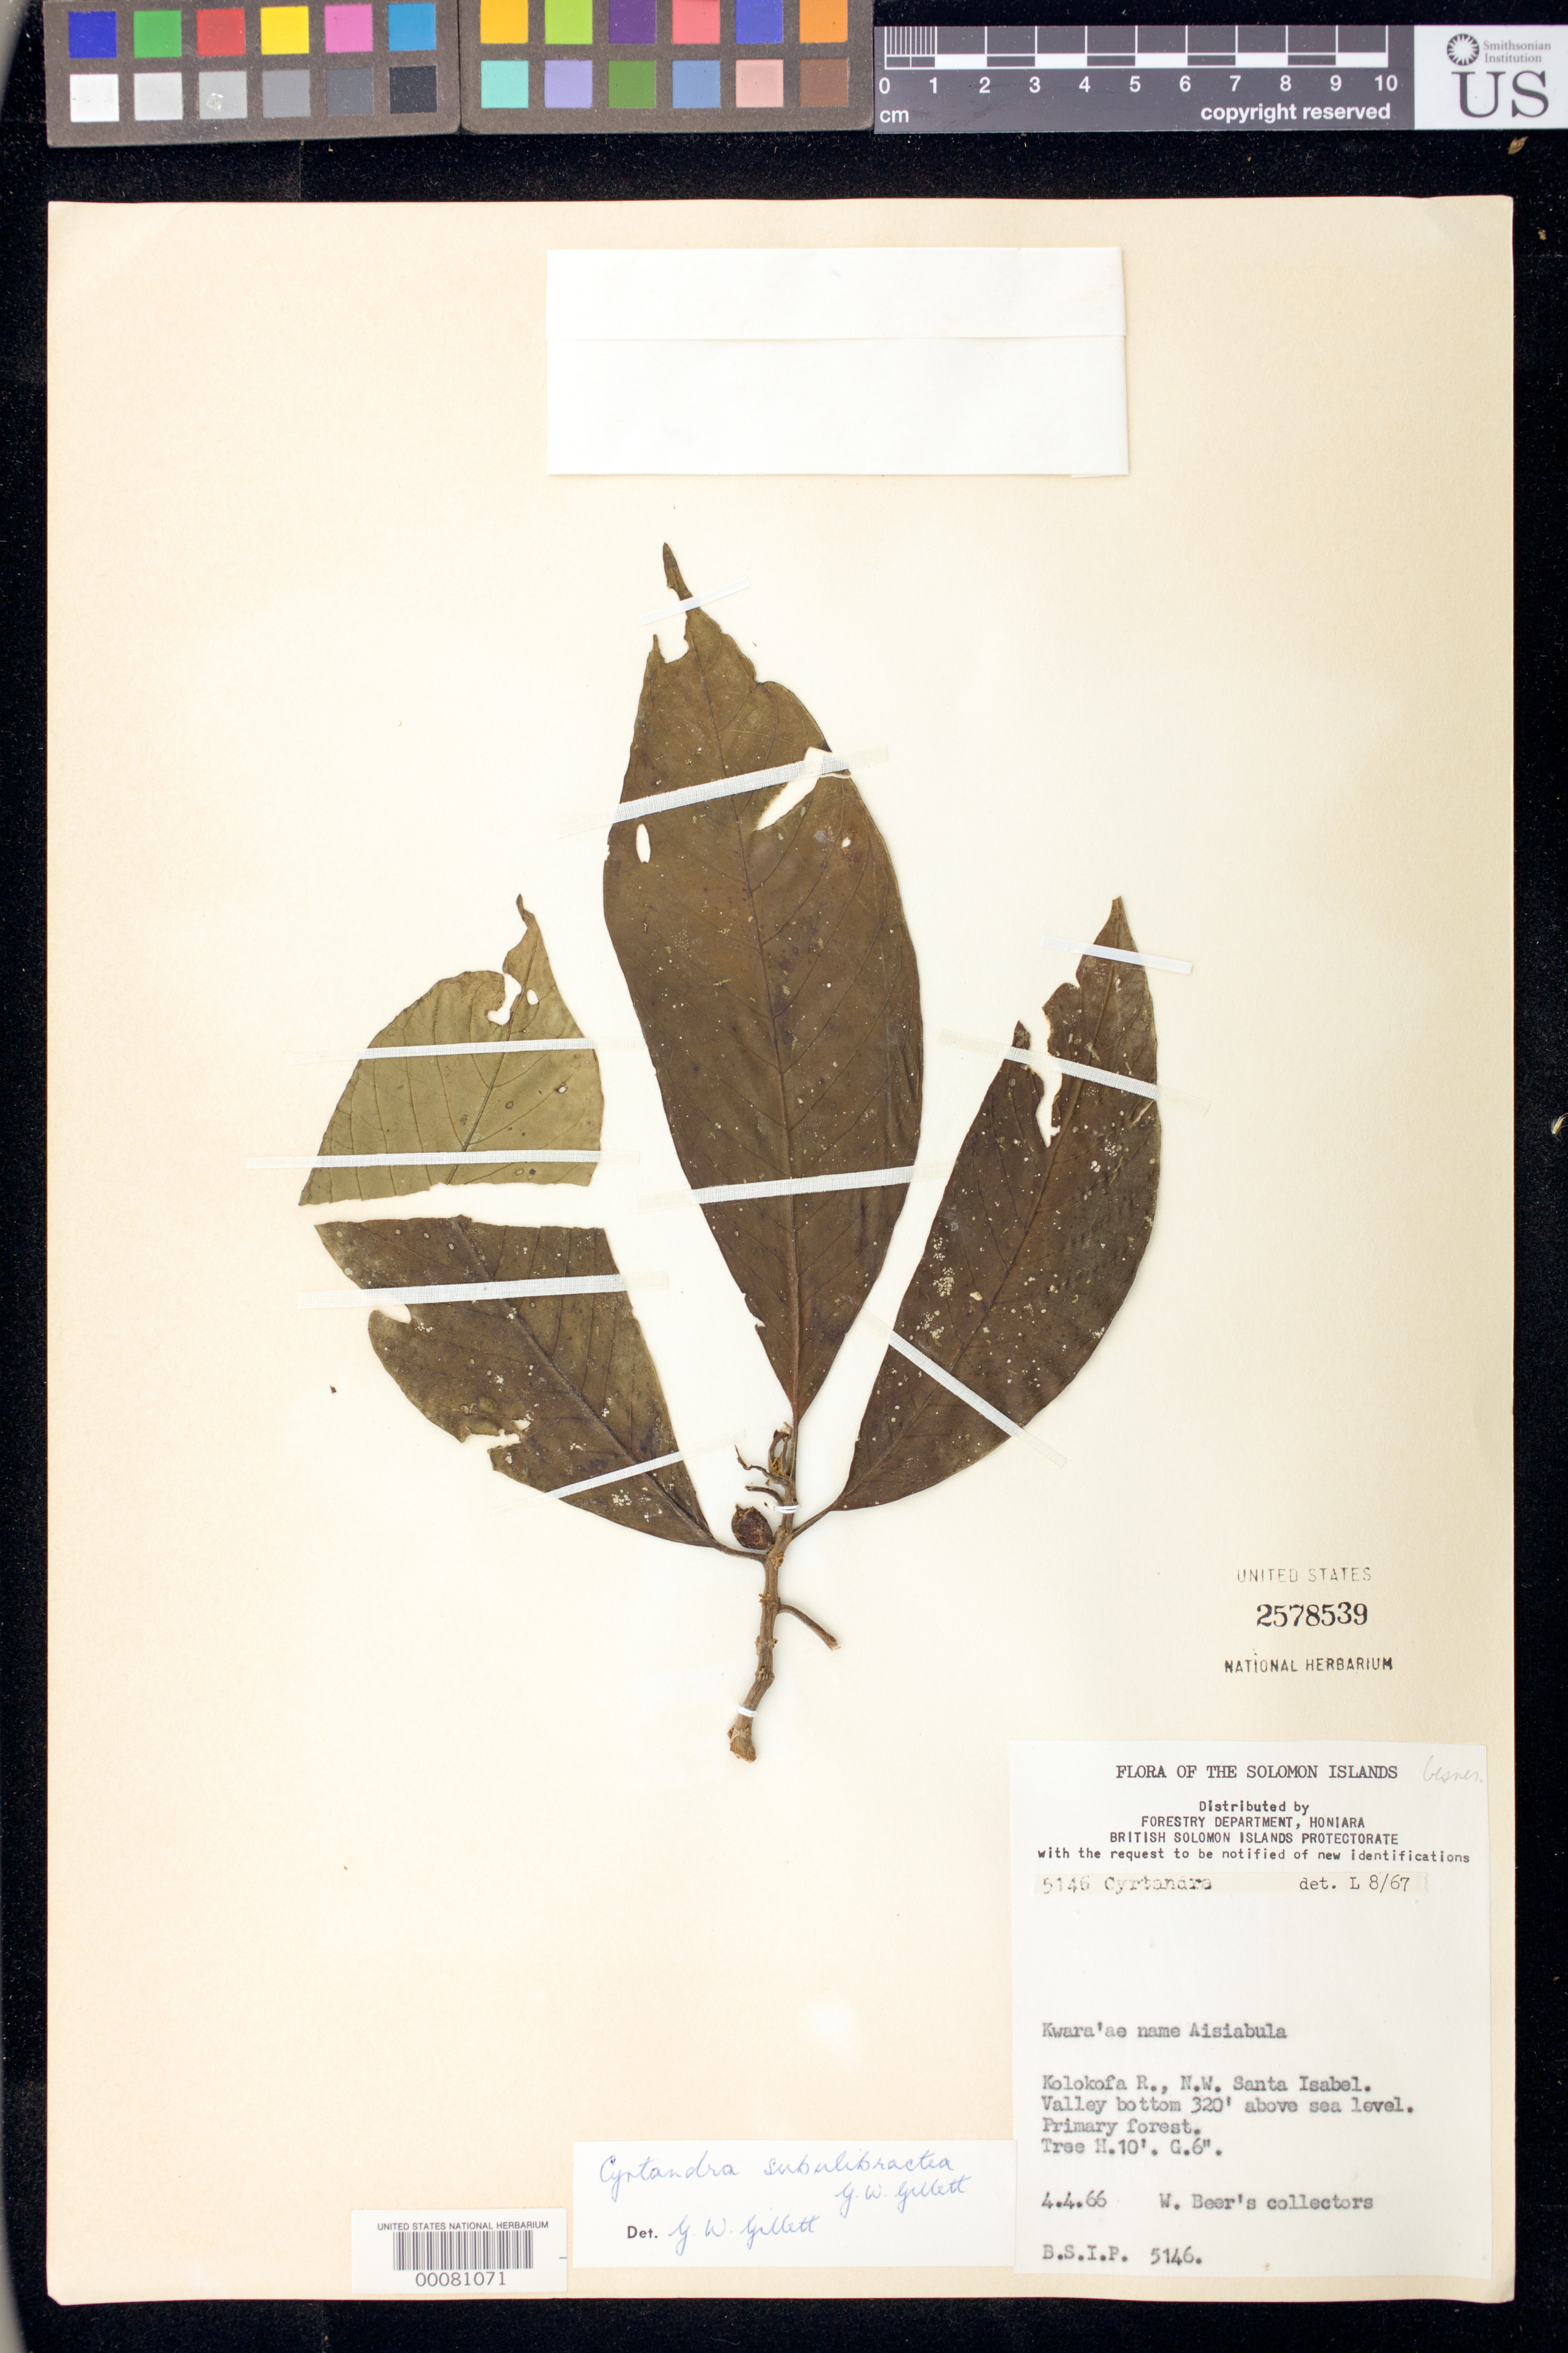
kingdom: Plantae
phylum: Tracheophyta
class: Magnoliopsida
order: Lamiales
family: Gesneriaceae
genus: Cyrtandra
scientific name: Cyrtandra subulibractea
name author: Gillett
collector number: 5146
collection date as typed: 04 Apr 1966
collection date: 1966-04-04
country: Solomon Islands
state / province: Isabel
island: Santa Isabel I.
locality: Kolokofa r, nw santa isabel, valley bottom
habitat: Primary forest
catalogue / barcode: US 2578539